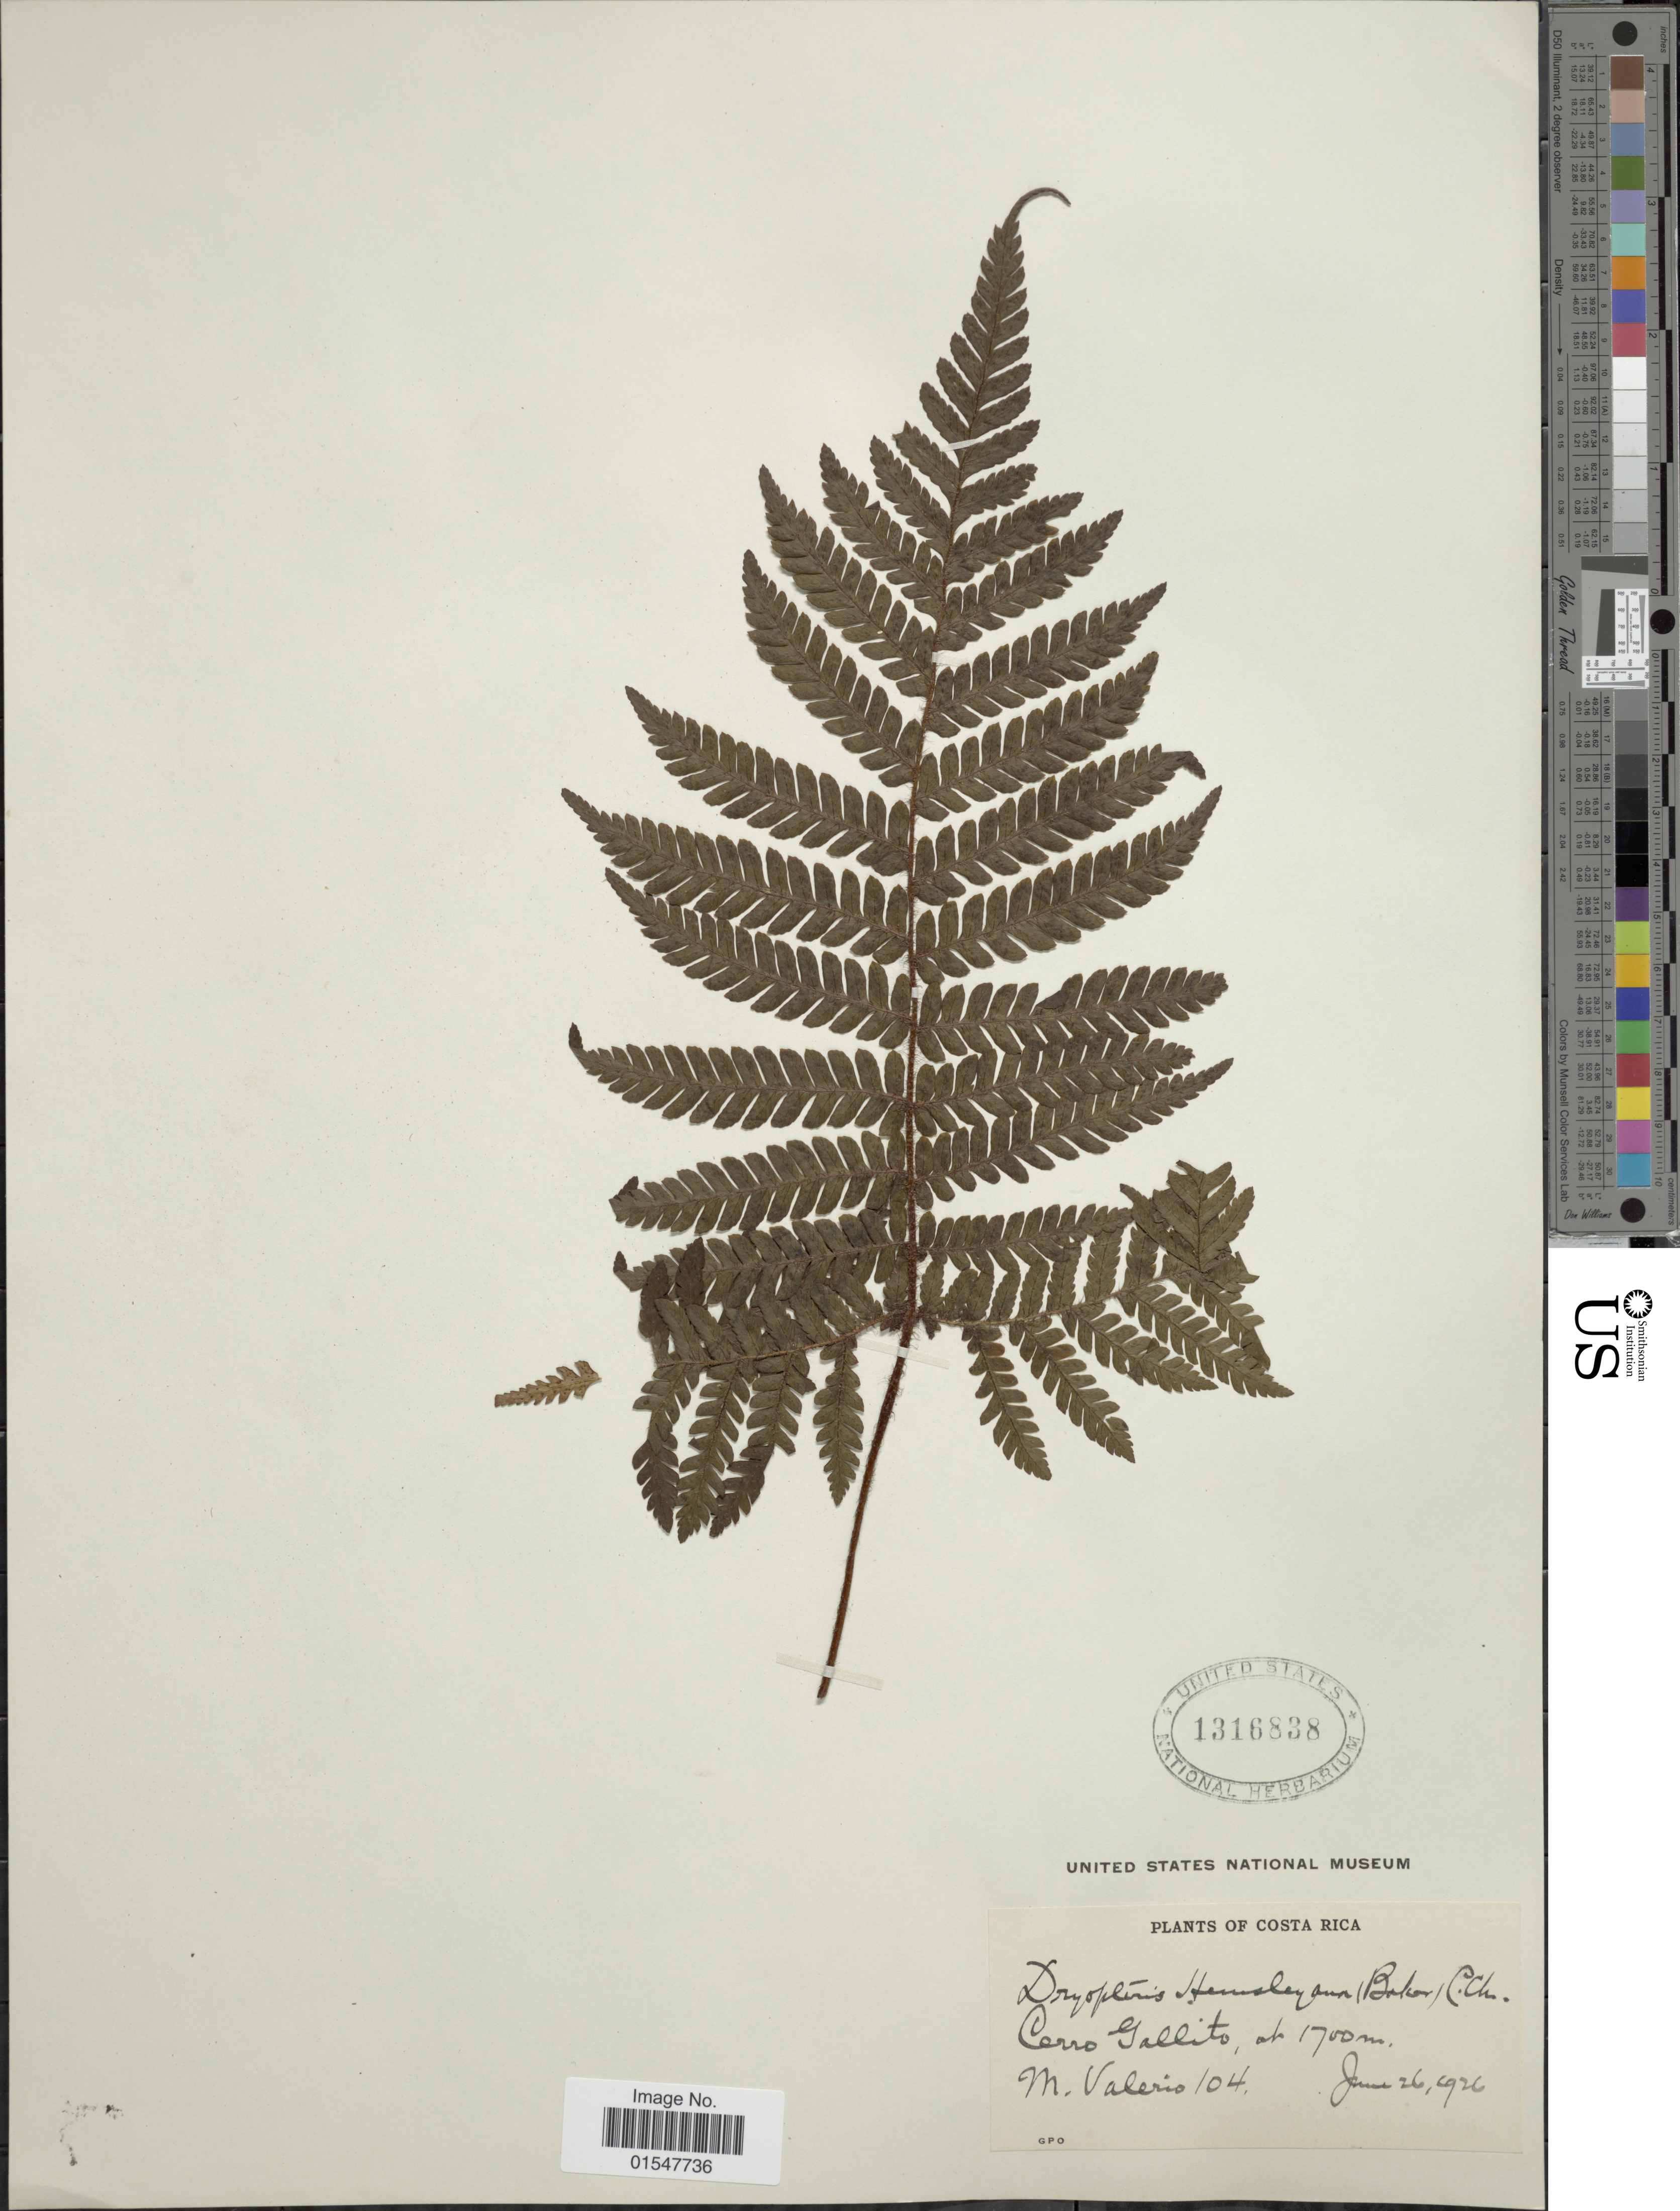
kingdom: Plantae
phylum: Tracheophyta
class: Polypodiopsida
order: Polypodiales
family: Dryopteridaceae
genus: Ctenitis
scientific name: Ctenitis hemsleyana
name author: (Baker ex Hemsl.) Copel.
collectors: M. Valerio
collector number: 104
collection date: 1926-06-26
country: Costa Rica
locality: Cerro Gallito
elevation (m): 1700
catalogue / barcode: US 1316838